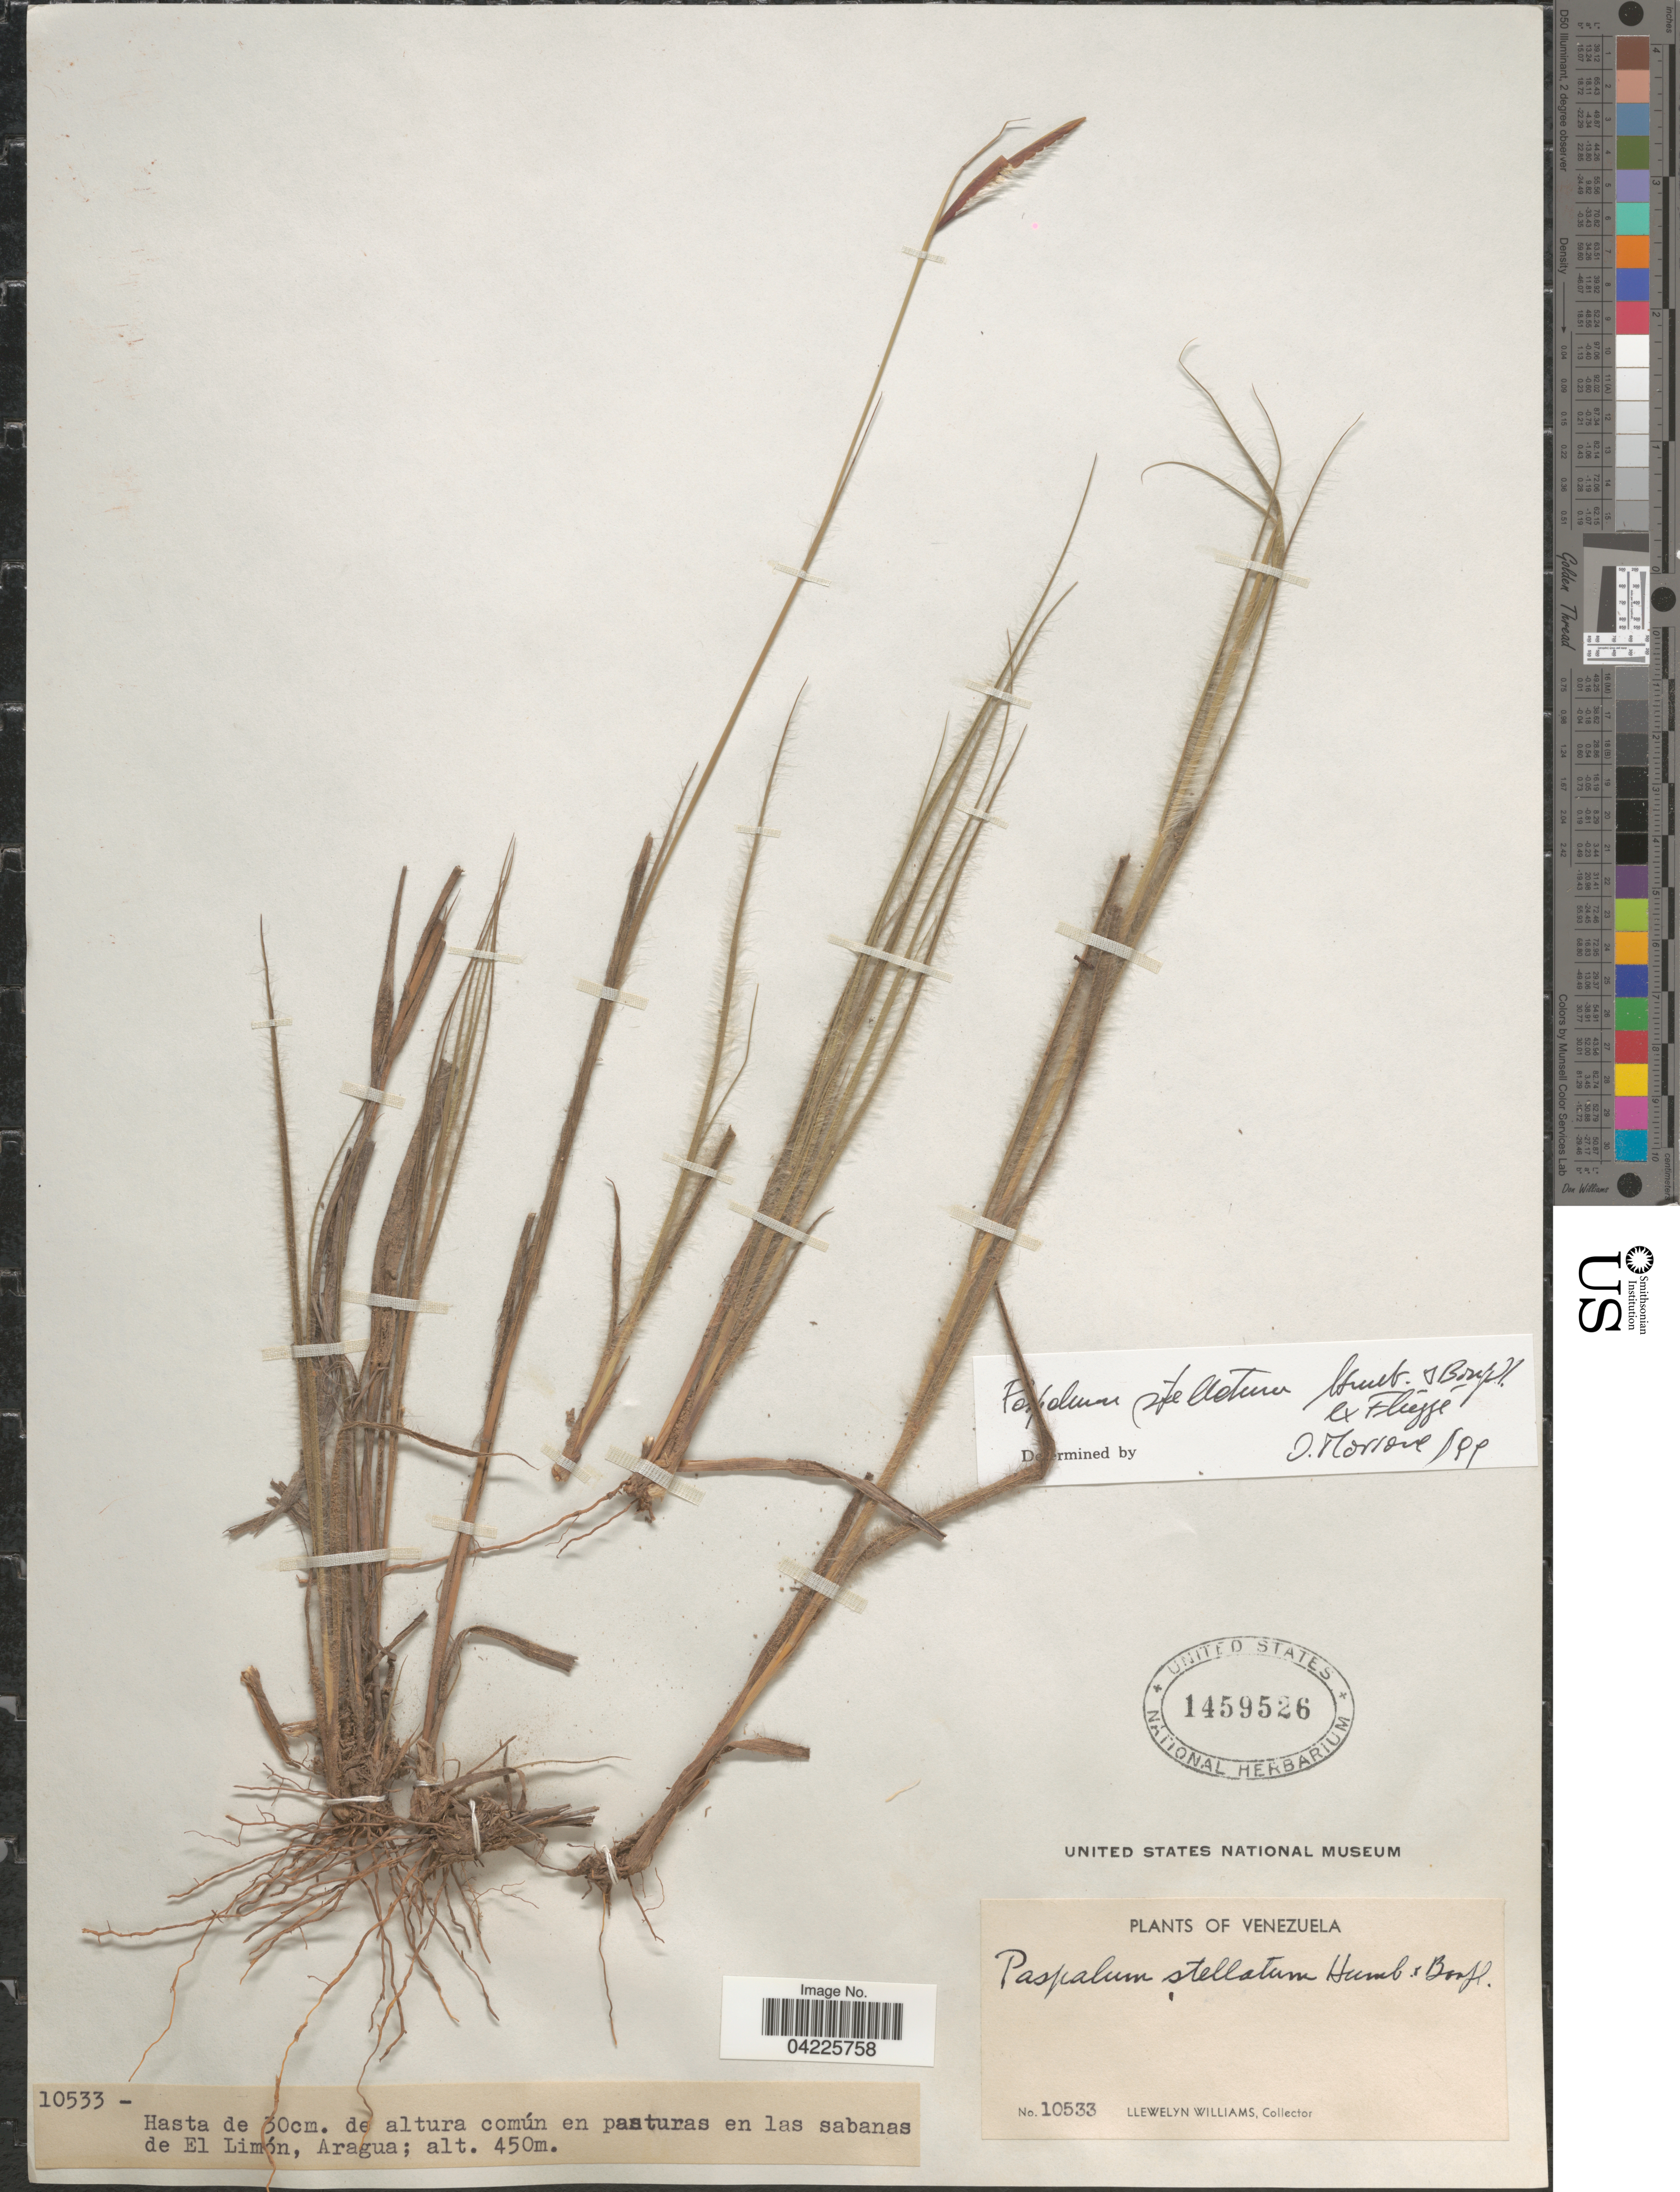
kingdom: Plantae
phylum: Tracheophyta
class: Liliopsida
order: Poales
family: Poaceae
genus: Paspalum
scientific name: Paspalum stellatum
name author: Humb. & Bonpl. ex Flüggé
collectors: Ll. Williams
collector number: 10533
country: Venezuela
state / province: Aragua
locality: Sabanas de El Limón.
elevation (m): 450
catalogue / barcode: US 1459526